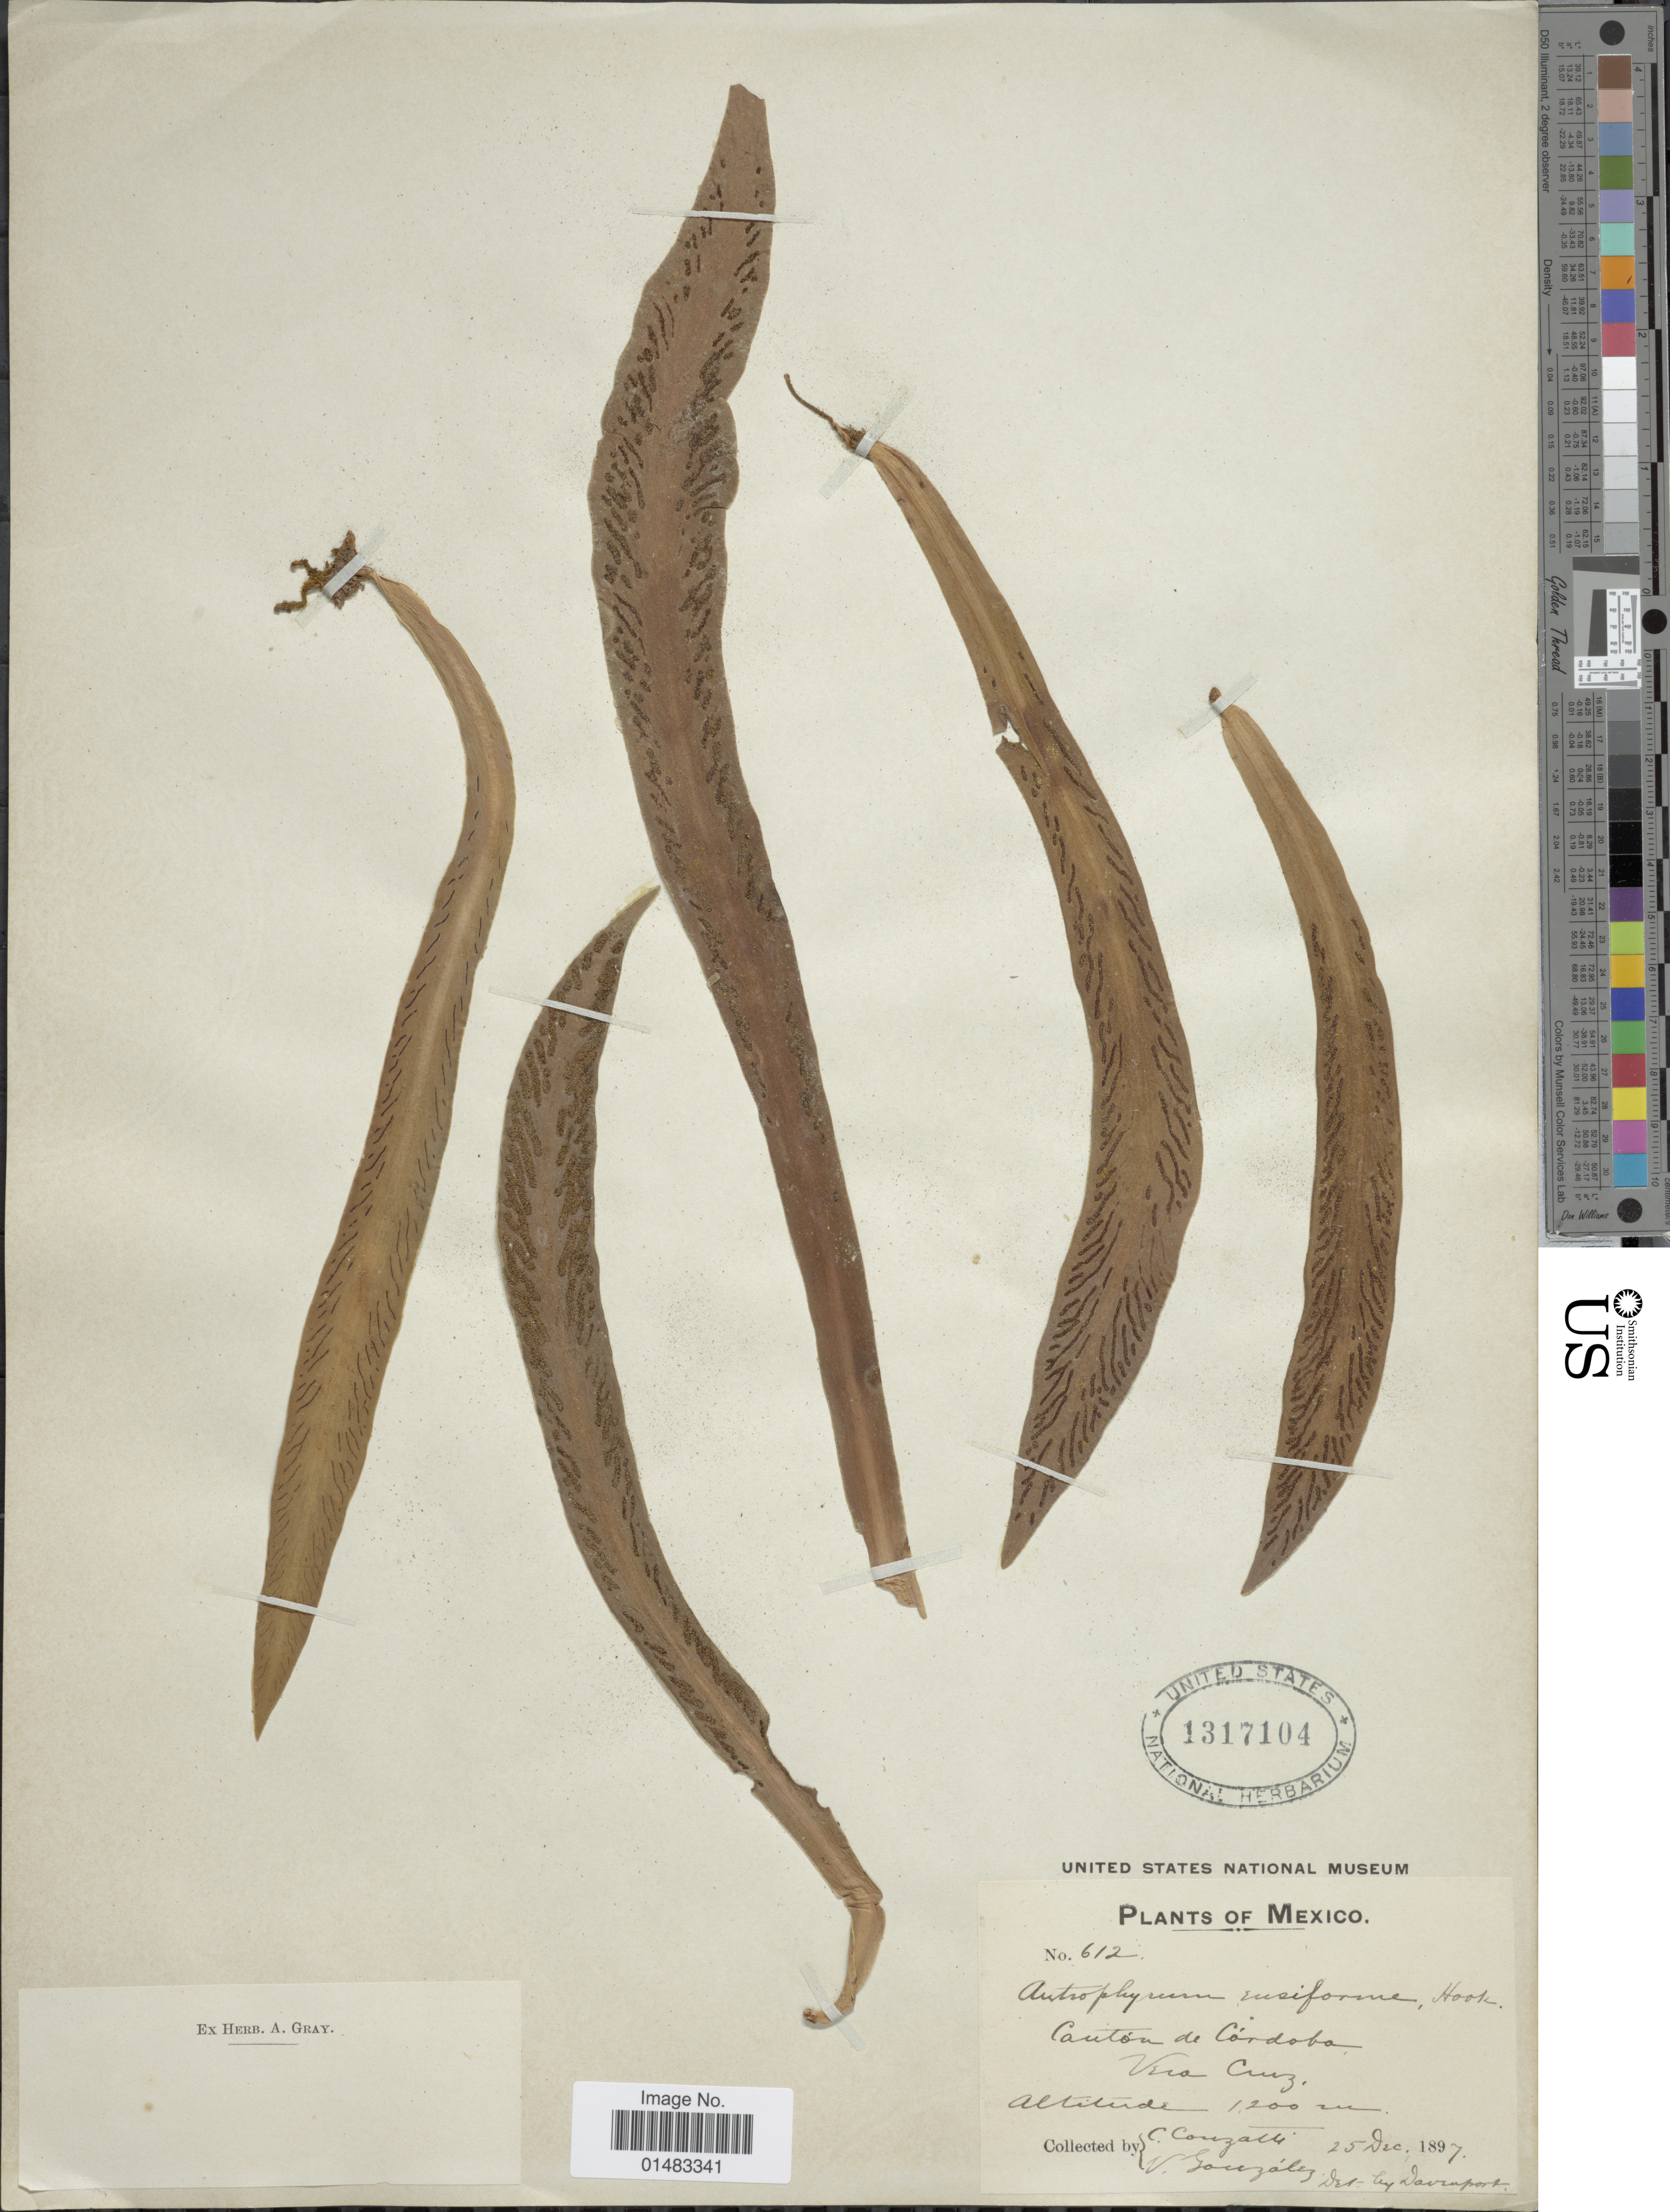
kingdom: Plantae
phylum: Tracheophyta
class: Polypodiopsida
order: Polypodiales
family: Pteridaceae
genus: Scoliosorus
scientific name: Scoliosorus ensiformis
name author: (Hook.) T. Moore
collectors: C. Conzalli & C. Couzatti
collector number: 612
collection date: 1897-12-25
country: Mexico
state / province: Veracruz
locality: Plants of Mexico, Canton de Cordoba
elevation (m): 1200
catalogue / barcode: US 1317104